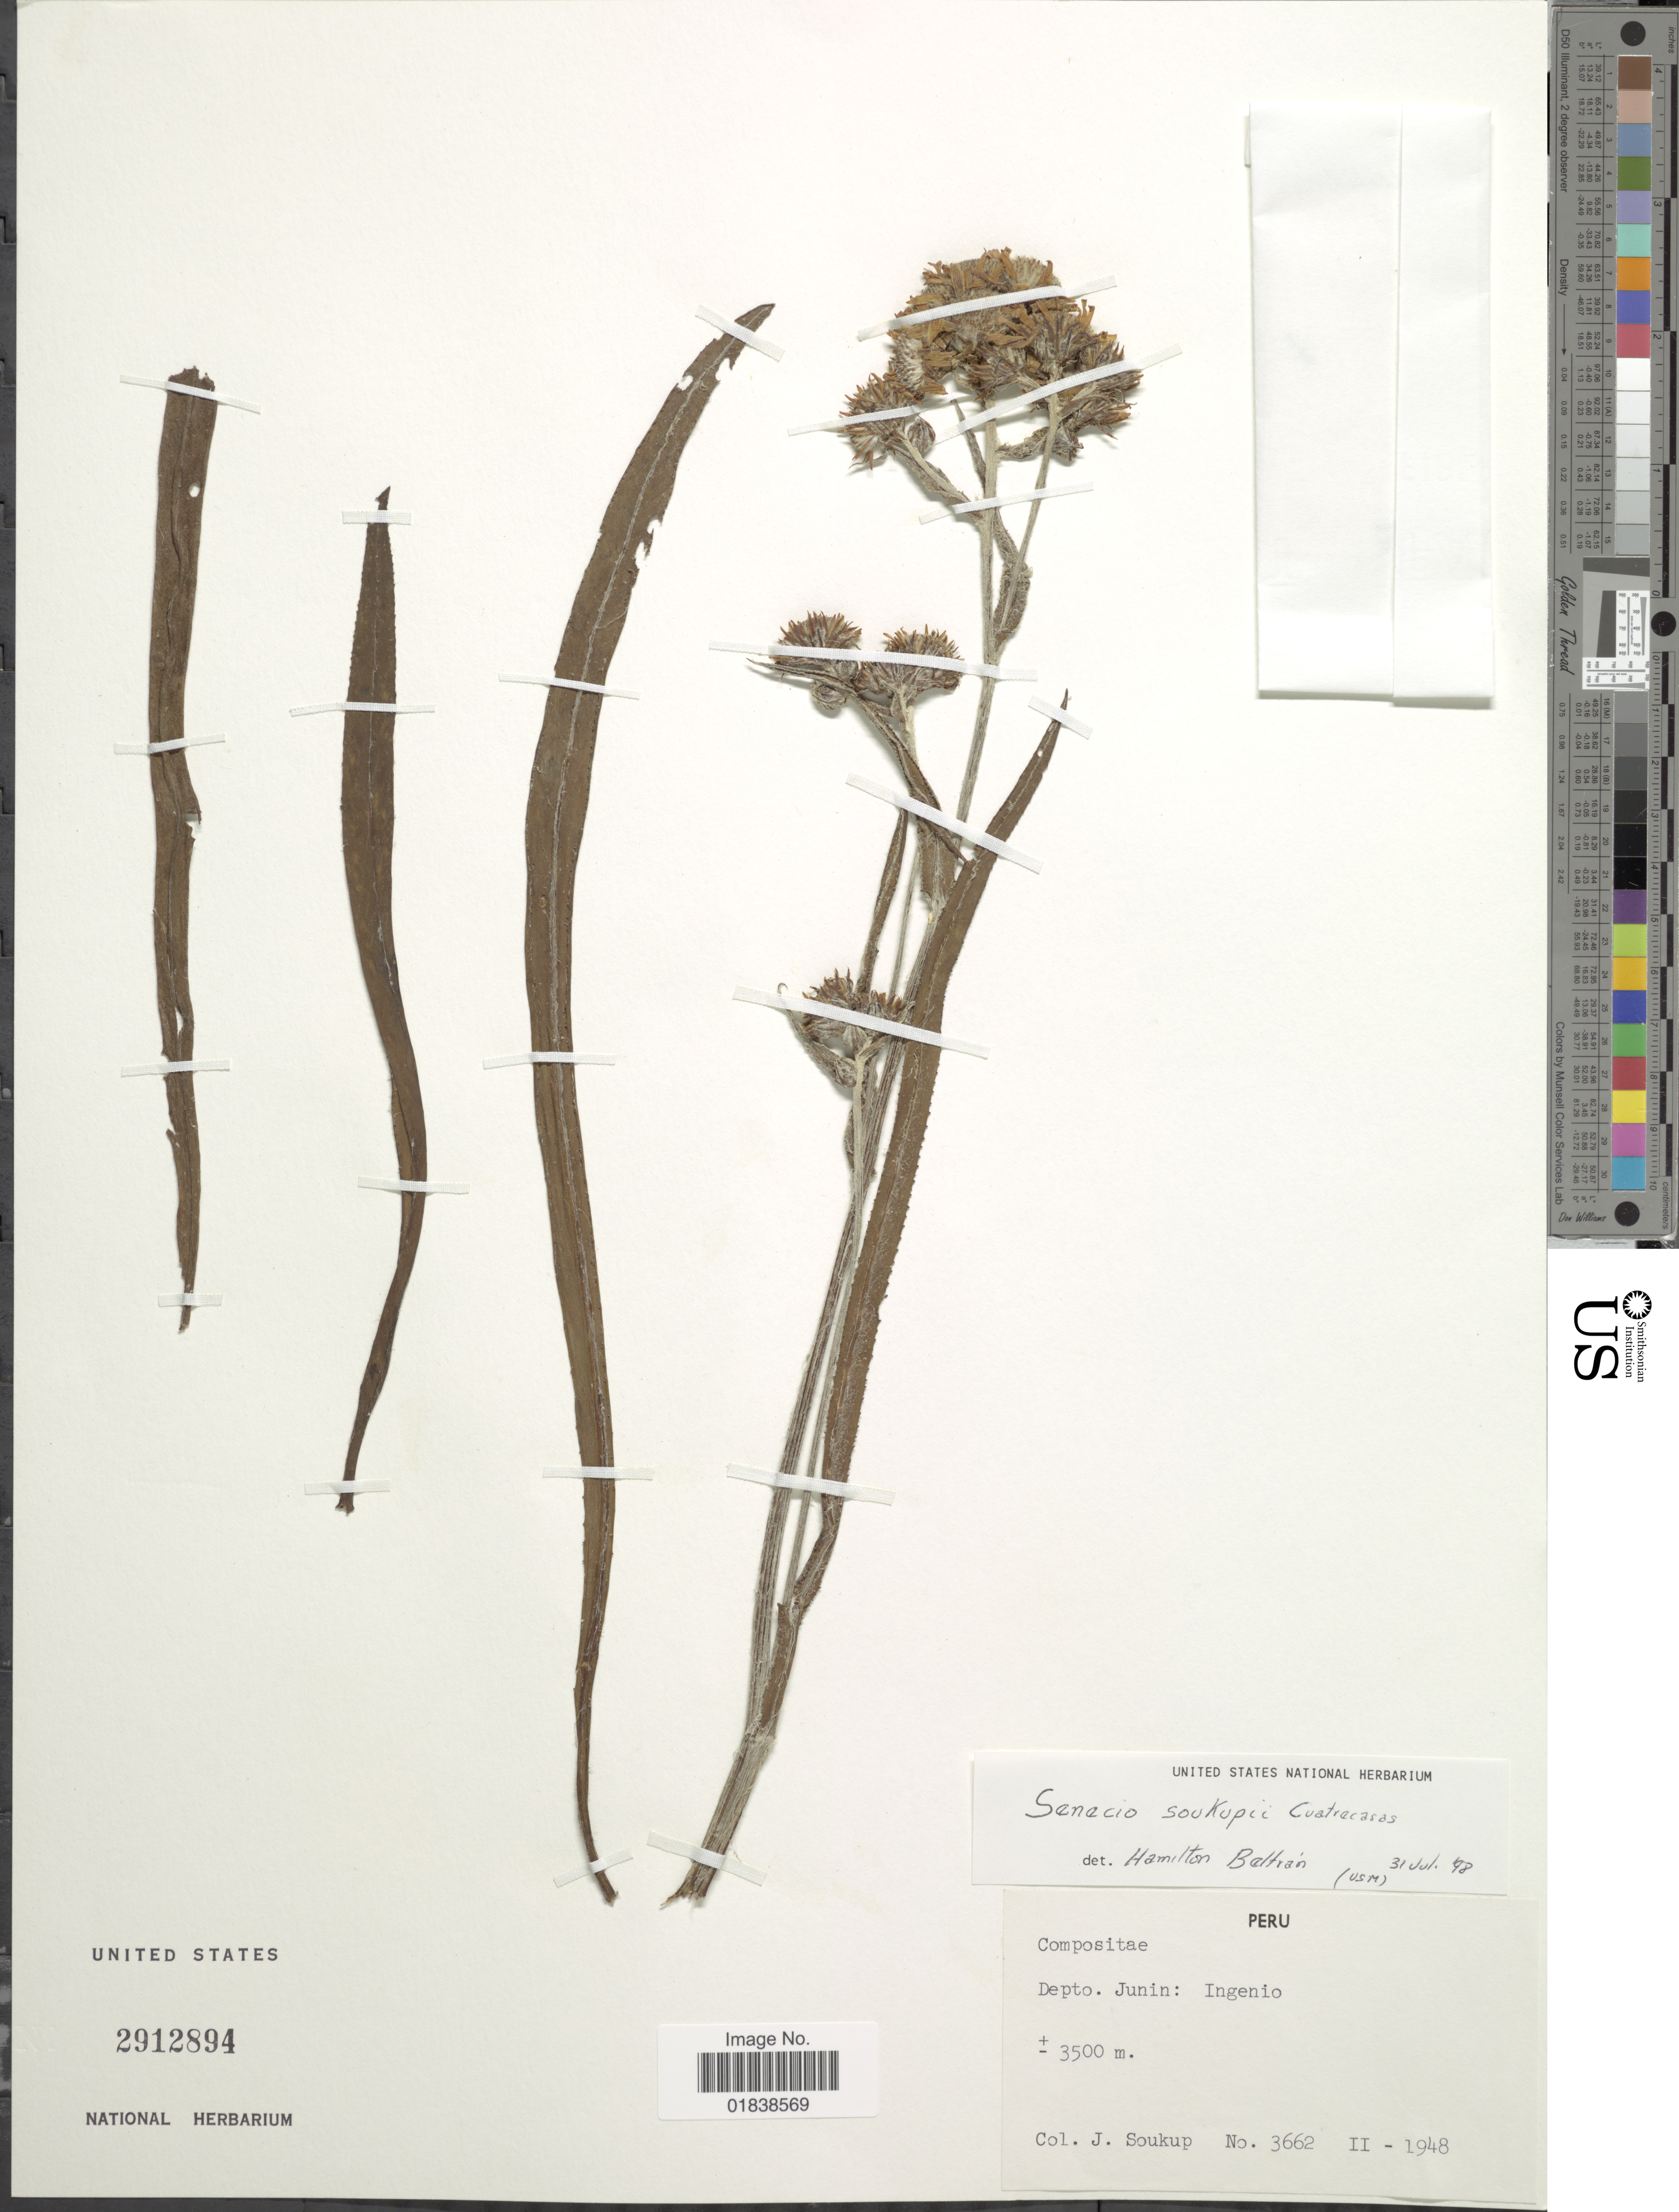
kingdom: Plantae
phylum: Tracheophyta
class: Magnoliopsida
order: Asterales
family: Asteraceae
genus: Senecio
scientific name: Senecio soukupii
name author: Cuatrec.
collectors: J. Soukup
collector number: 3662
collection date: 1948-02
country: Peru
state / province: Junín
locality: Ingenio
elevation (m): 3500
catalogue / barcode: US 2912894